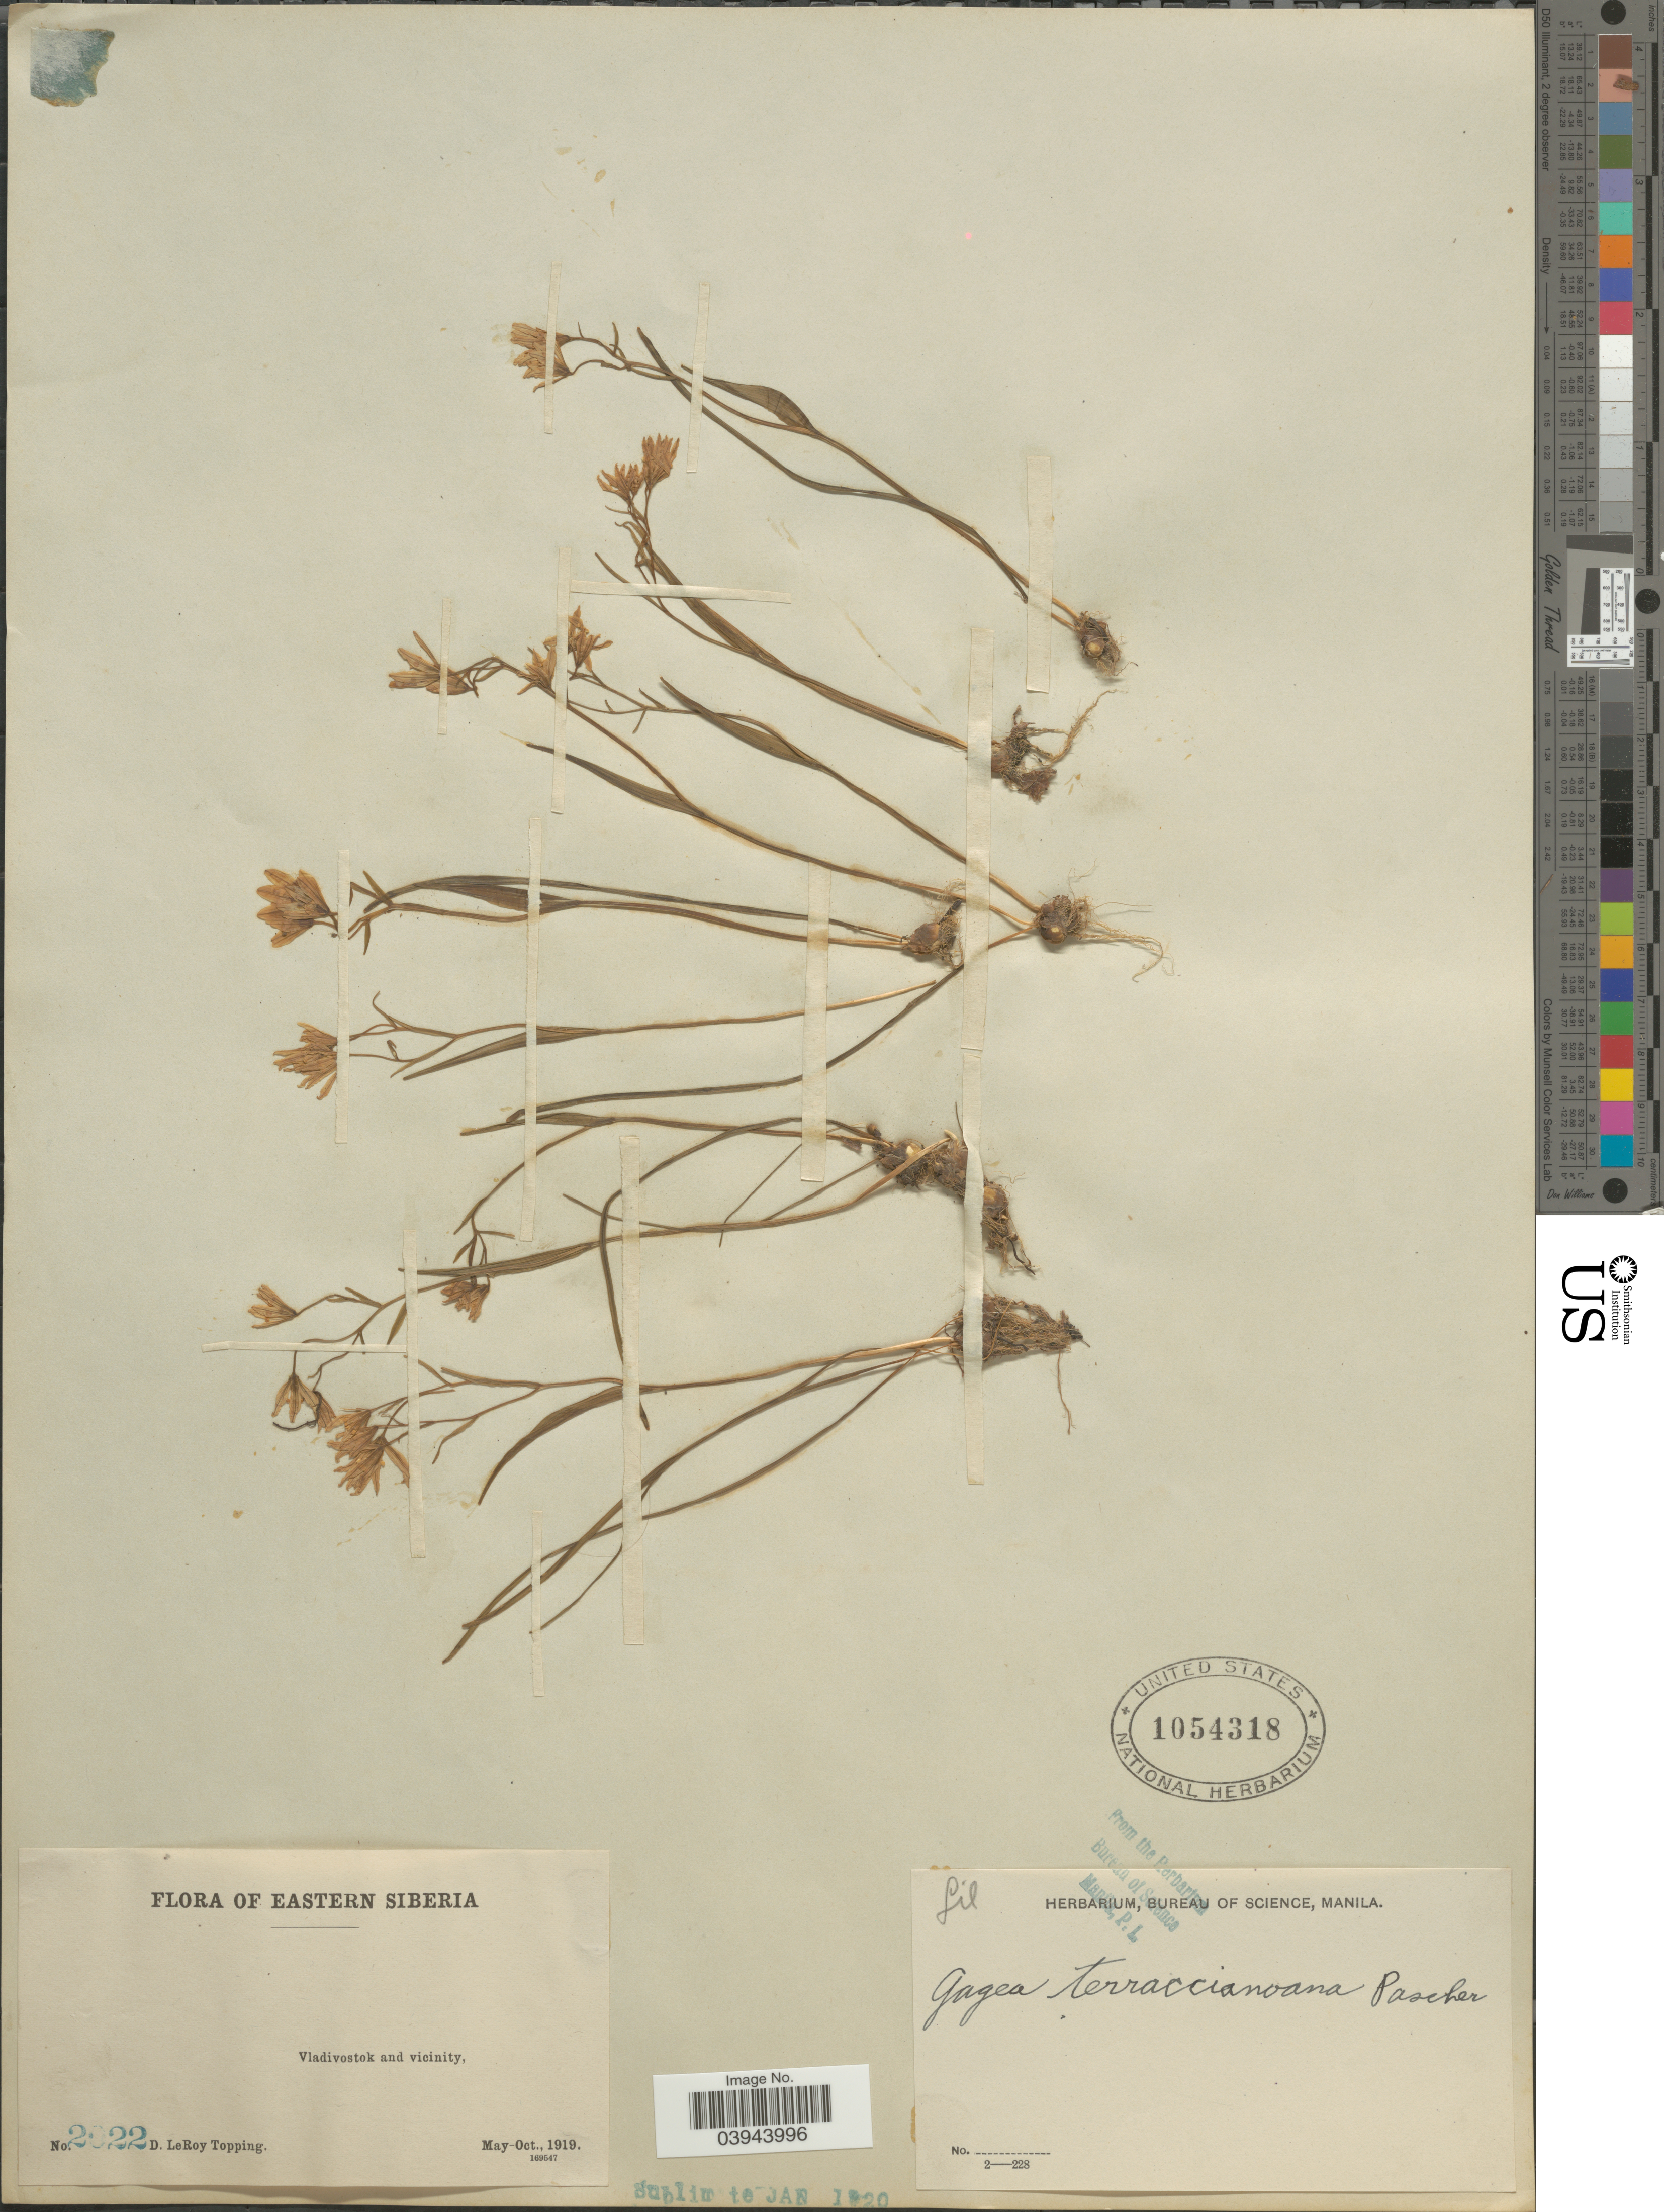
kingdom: Plantae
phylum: Tracheophyta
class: Liliopsida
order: Liliales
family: Liliaceae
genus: Gagea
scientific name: Gagea terraccianoana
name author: Pascher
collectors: D. L. Topping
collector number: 2022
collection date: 1919-05/1919-10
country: Russian Federation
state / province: Primorsky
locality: Eastern Siberia. Vladivostok and vicinity.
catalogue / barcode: US 1054318